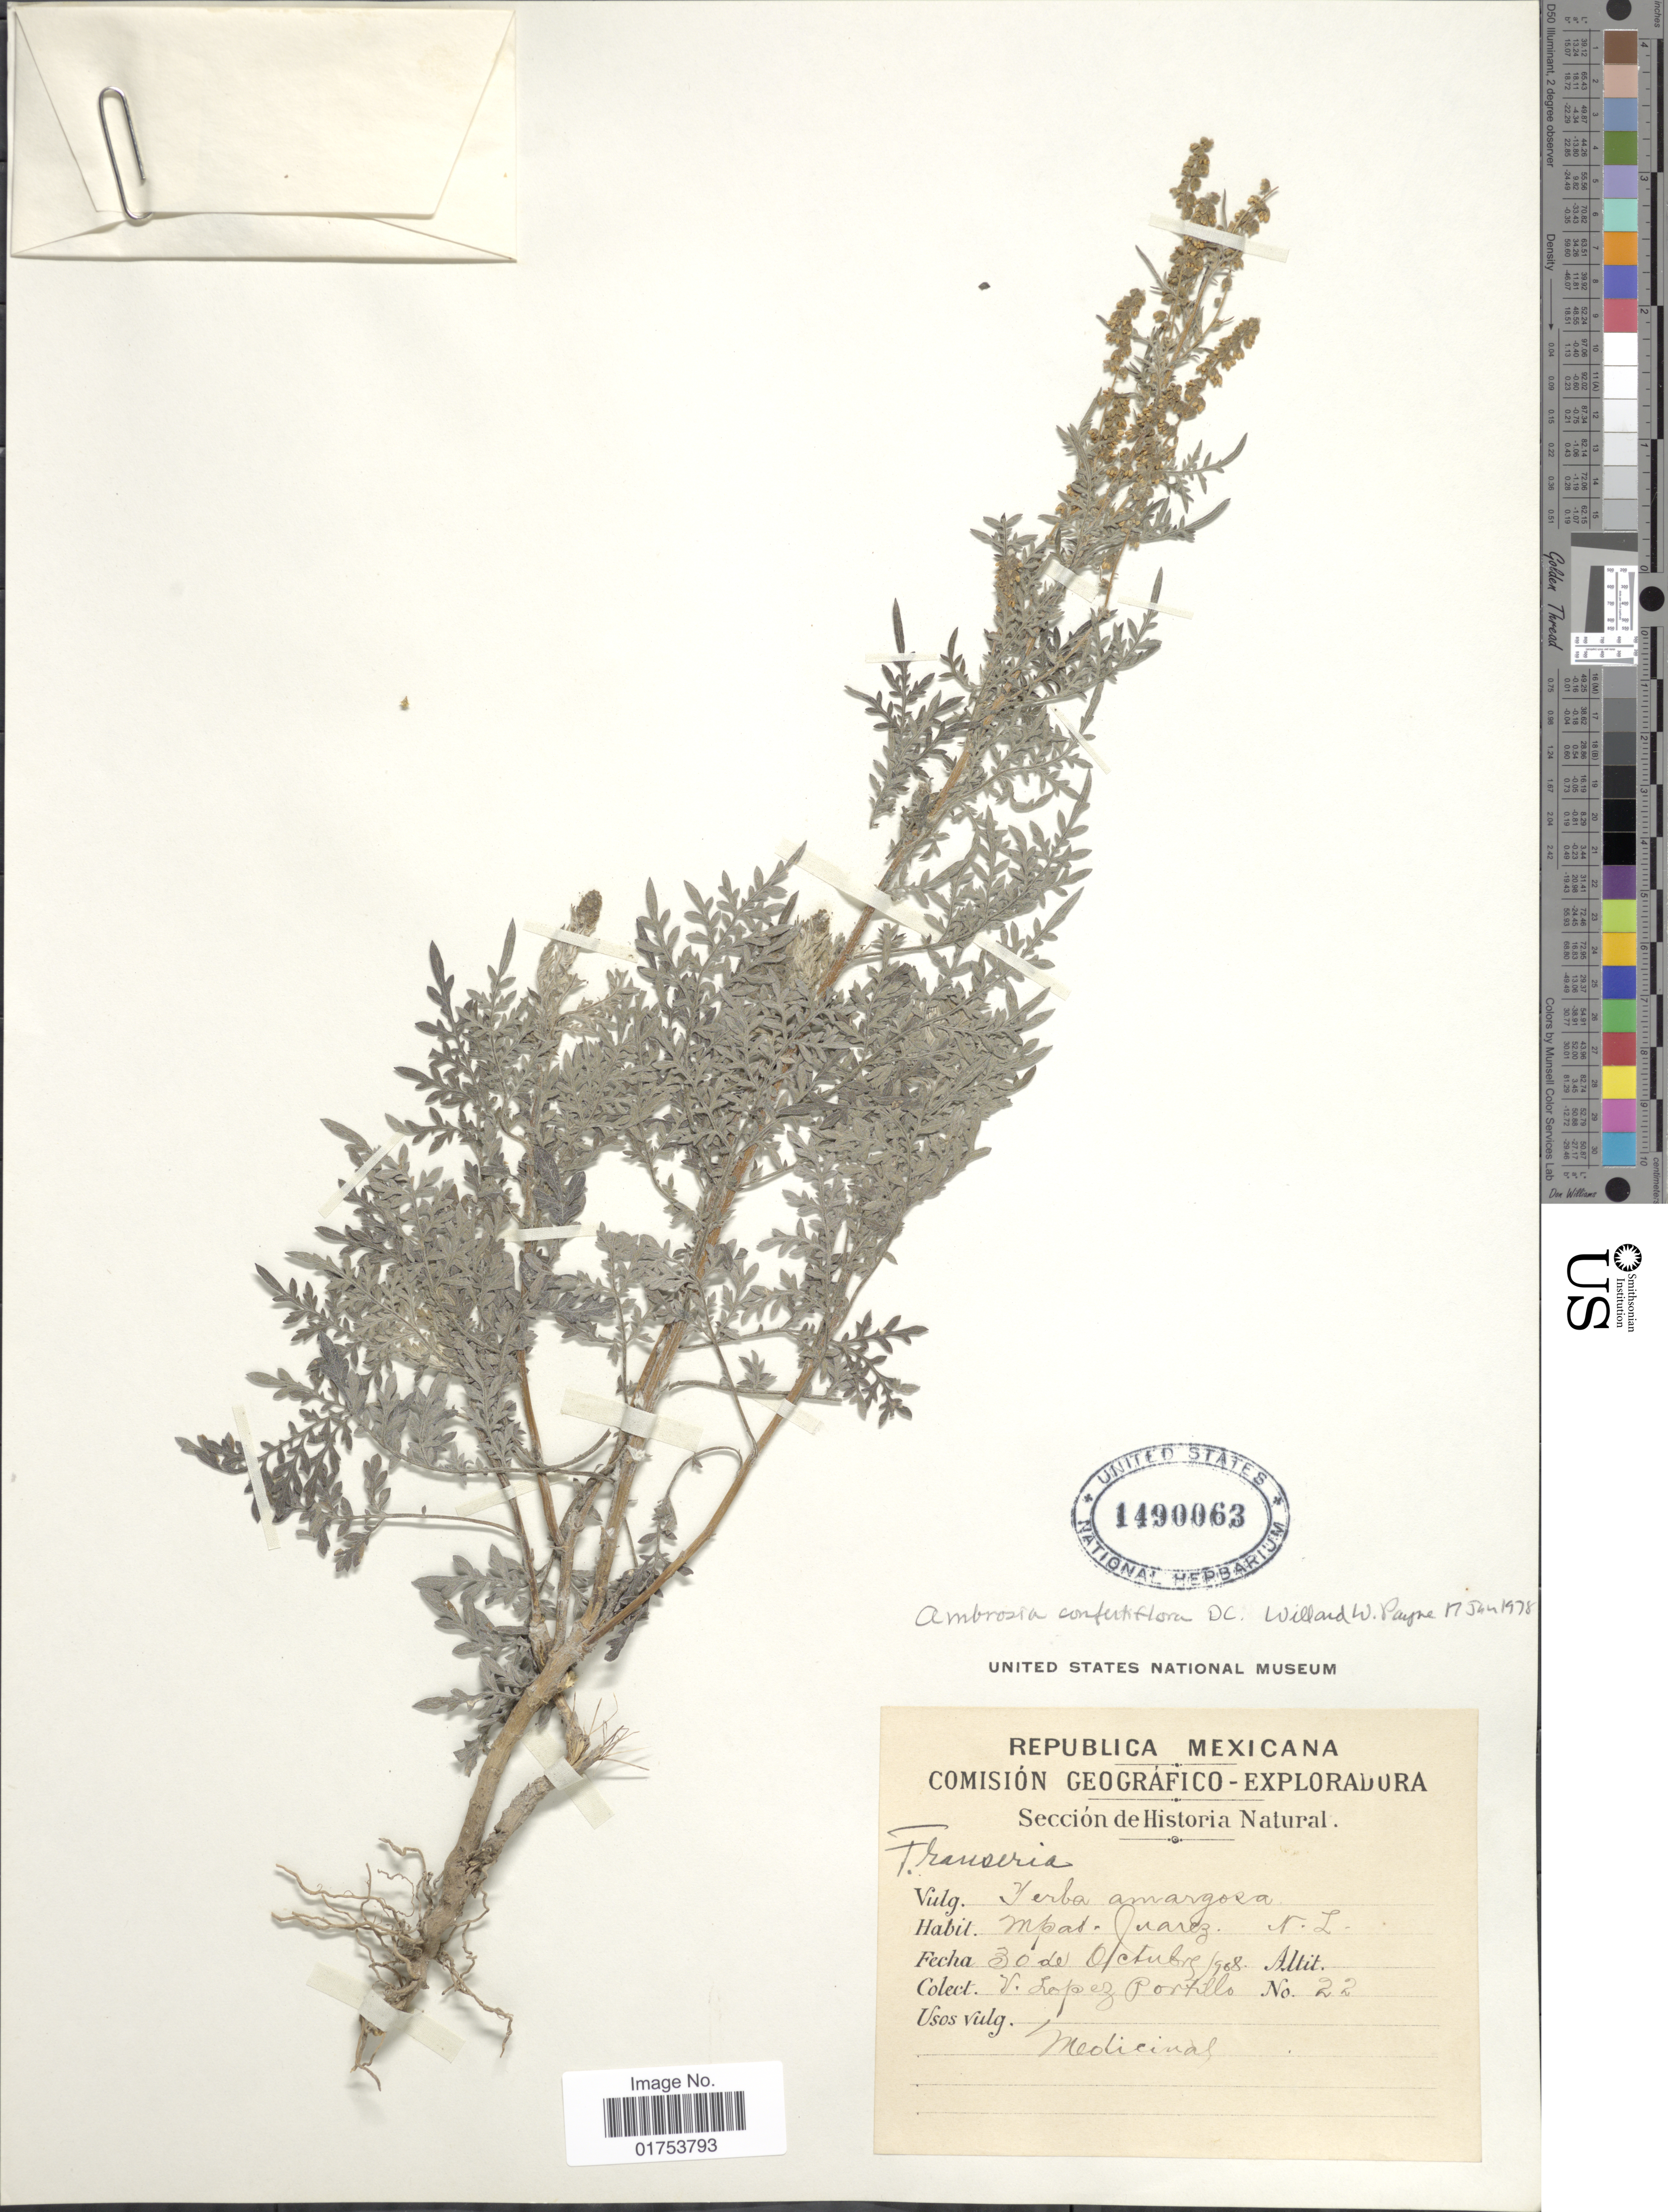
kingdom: Plantae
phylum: Tracheophyta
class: Magnoliopsida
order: Asterales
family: Asteraceae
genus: Ambrosia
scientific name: Ambrosia confertiflora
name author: DC.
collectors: López Portillo, V.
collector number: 22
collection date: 1908-10-30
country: Mexico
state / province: Nuevo León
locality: Mpad Juarez, N.L.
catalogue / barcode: US 1490063